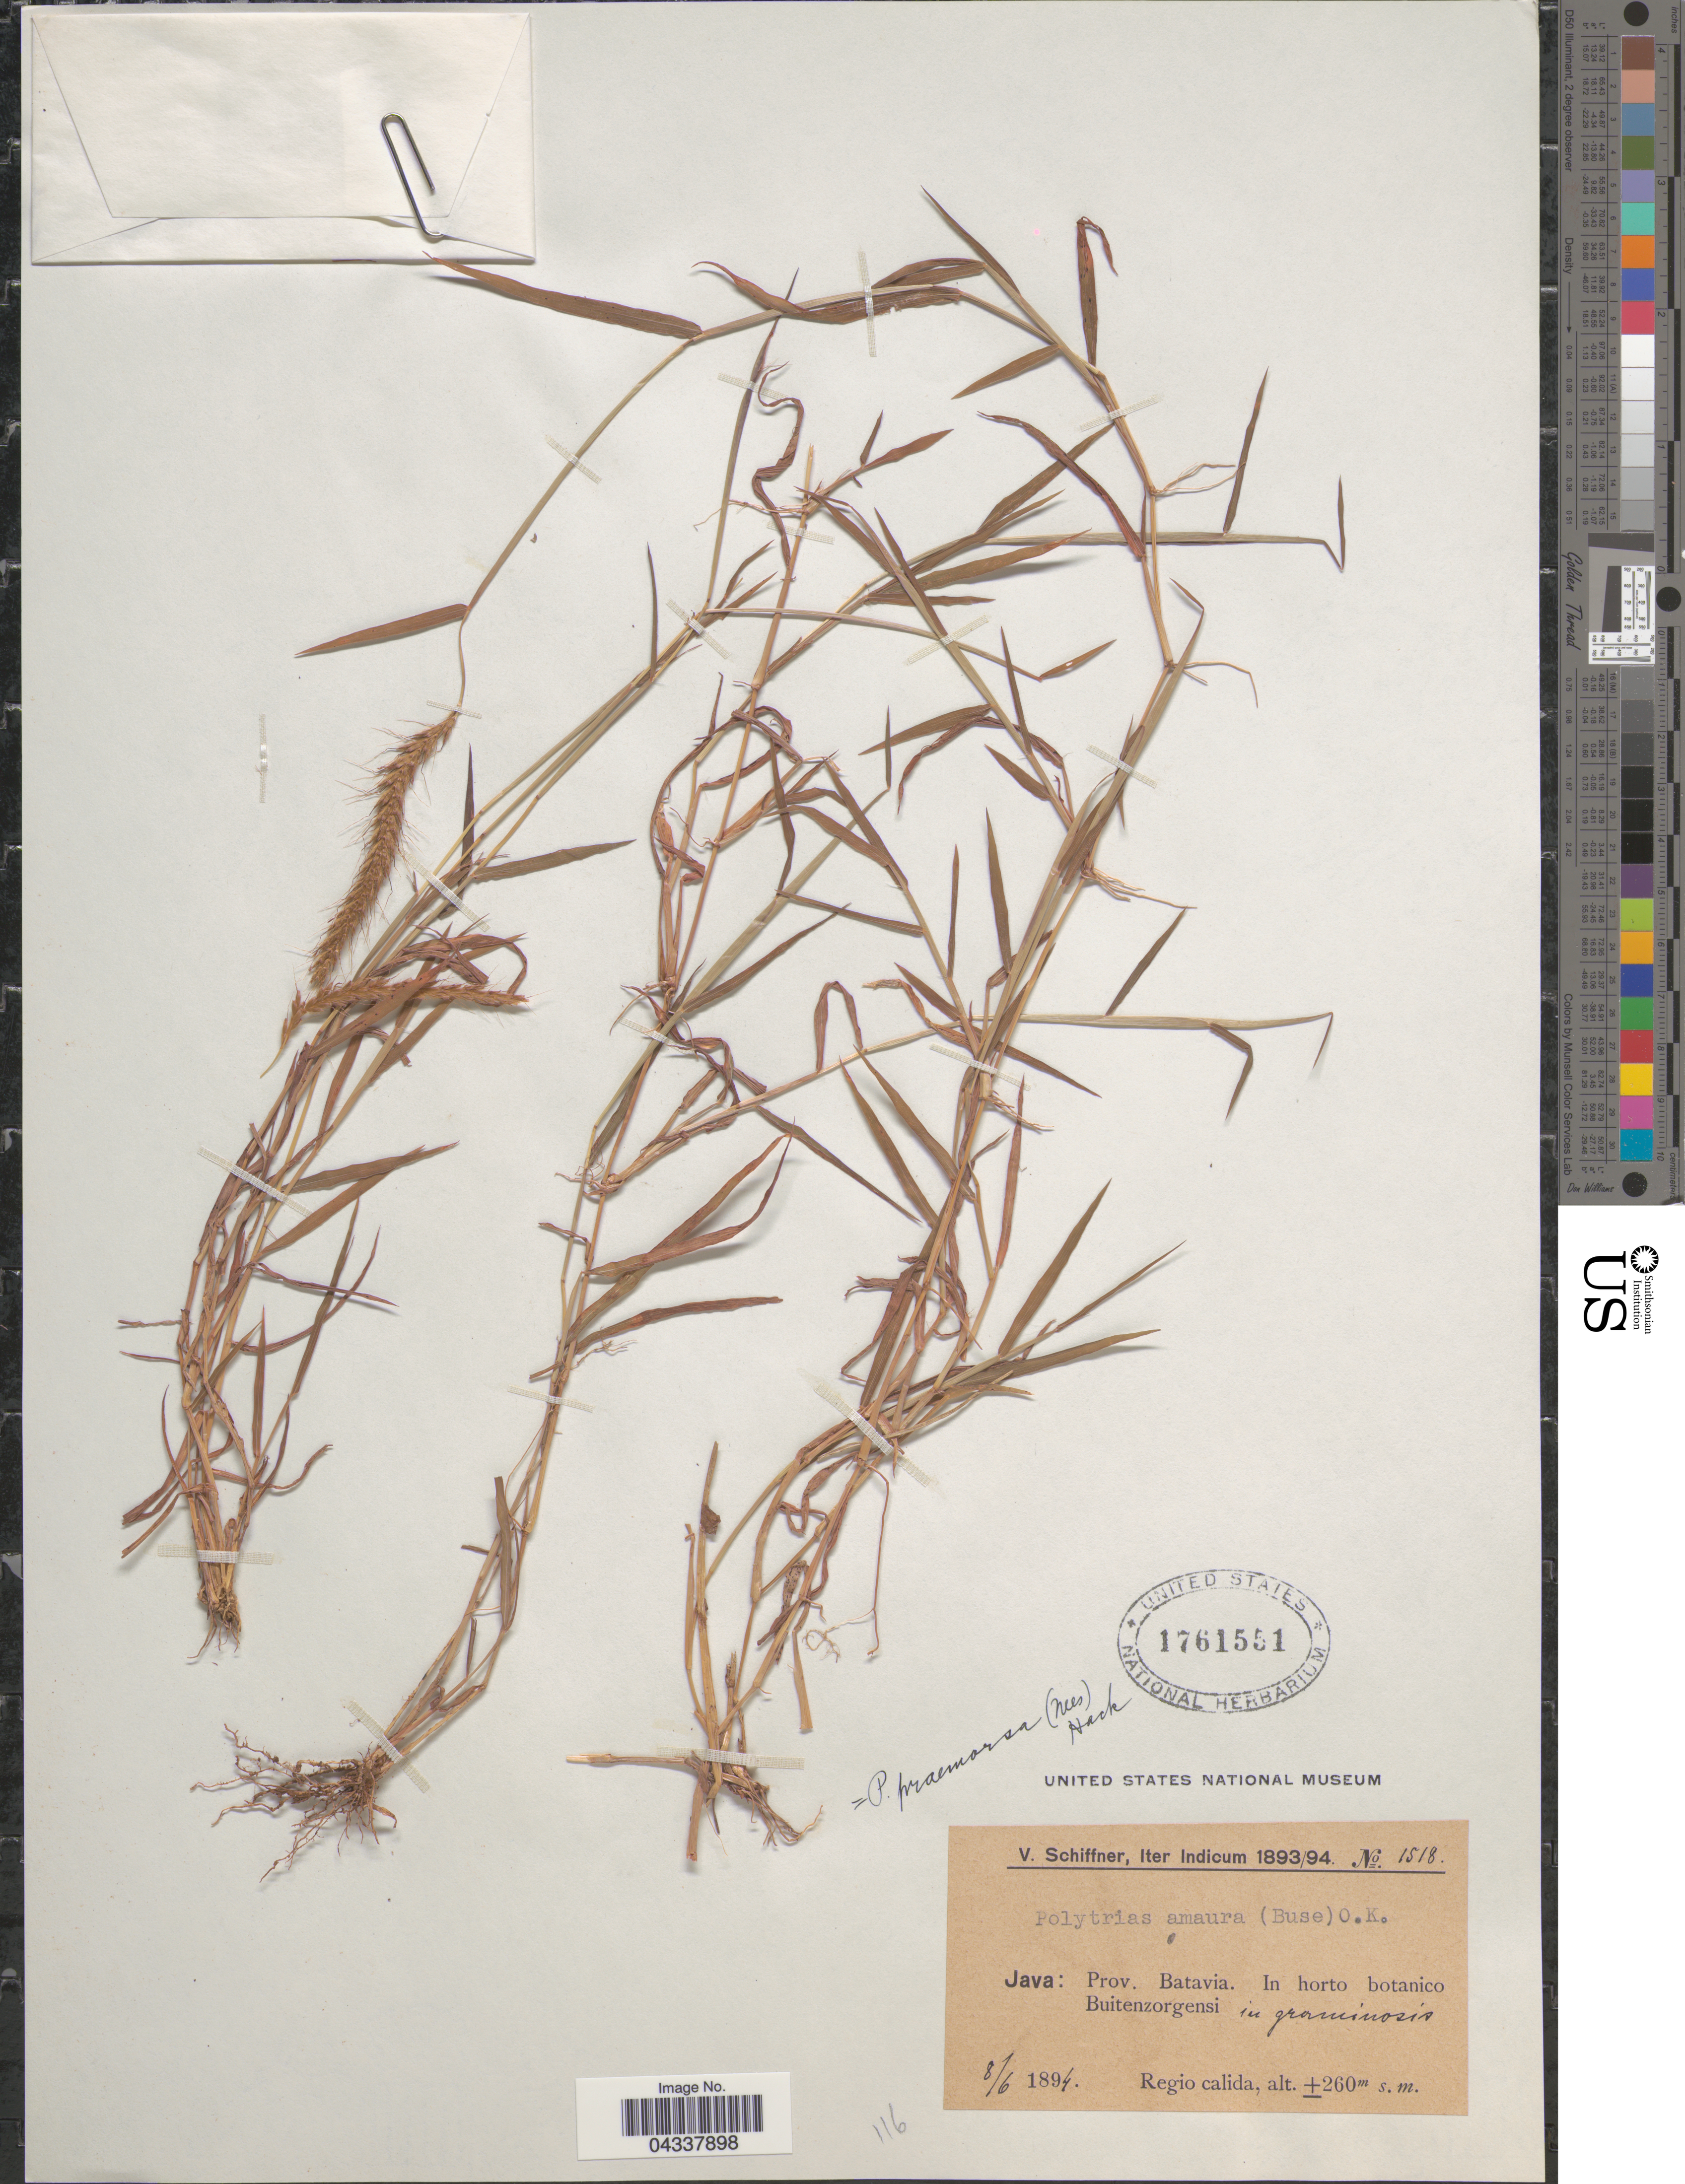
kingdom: Plantae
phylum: Tracheophyta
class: Liliopsida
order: Poales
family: Poaceae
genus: Polytrias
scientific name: Polytrias indica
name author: (Houtt.) Veldkamp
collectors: V. Schiffner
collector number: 1518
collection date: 1894-06-08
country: Indonesia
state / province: Java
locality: Iter Indicum 1893/94. Prov. Batavia. In horto botanico Buitenzorgensi in graminosis.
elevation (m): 260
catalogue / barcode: US 1761551